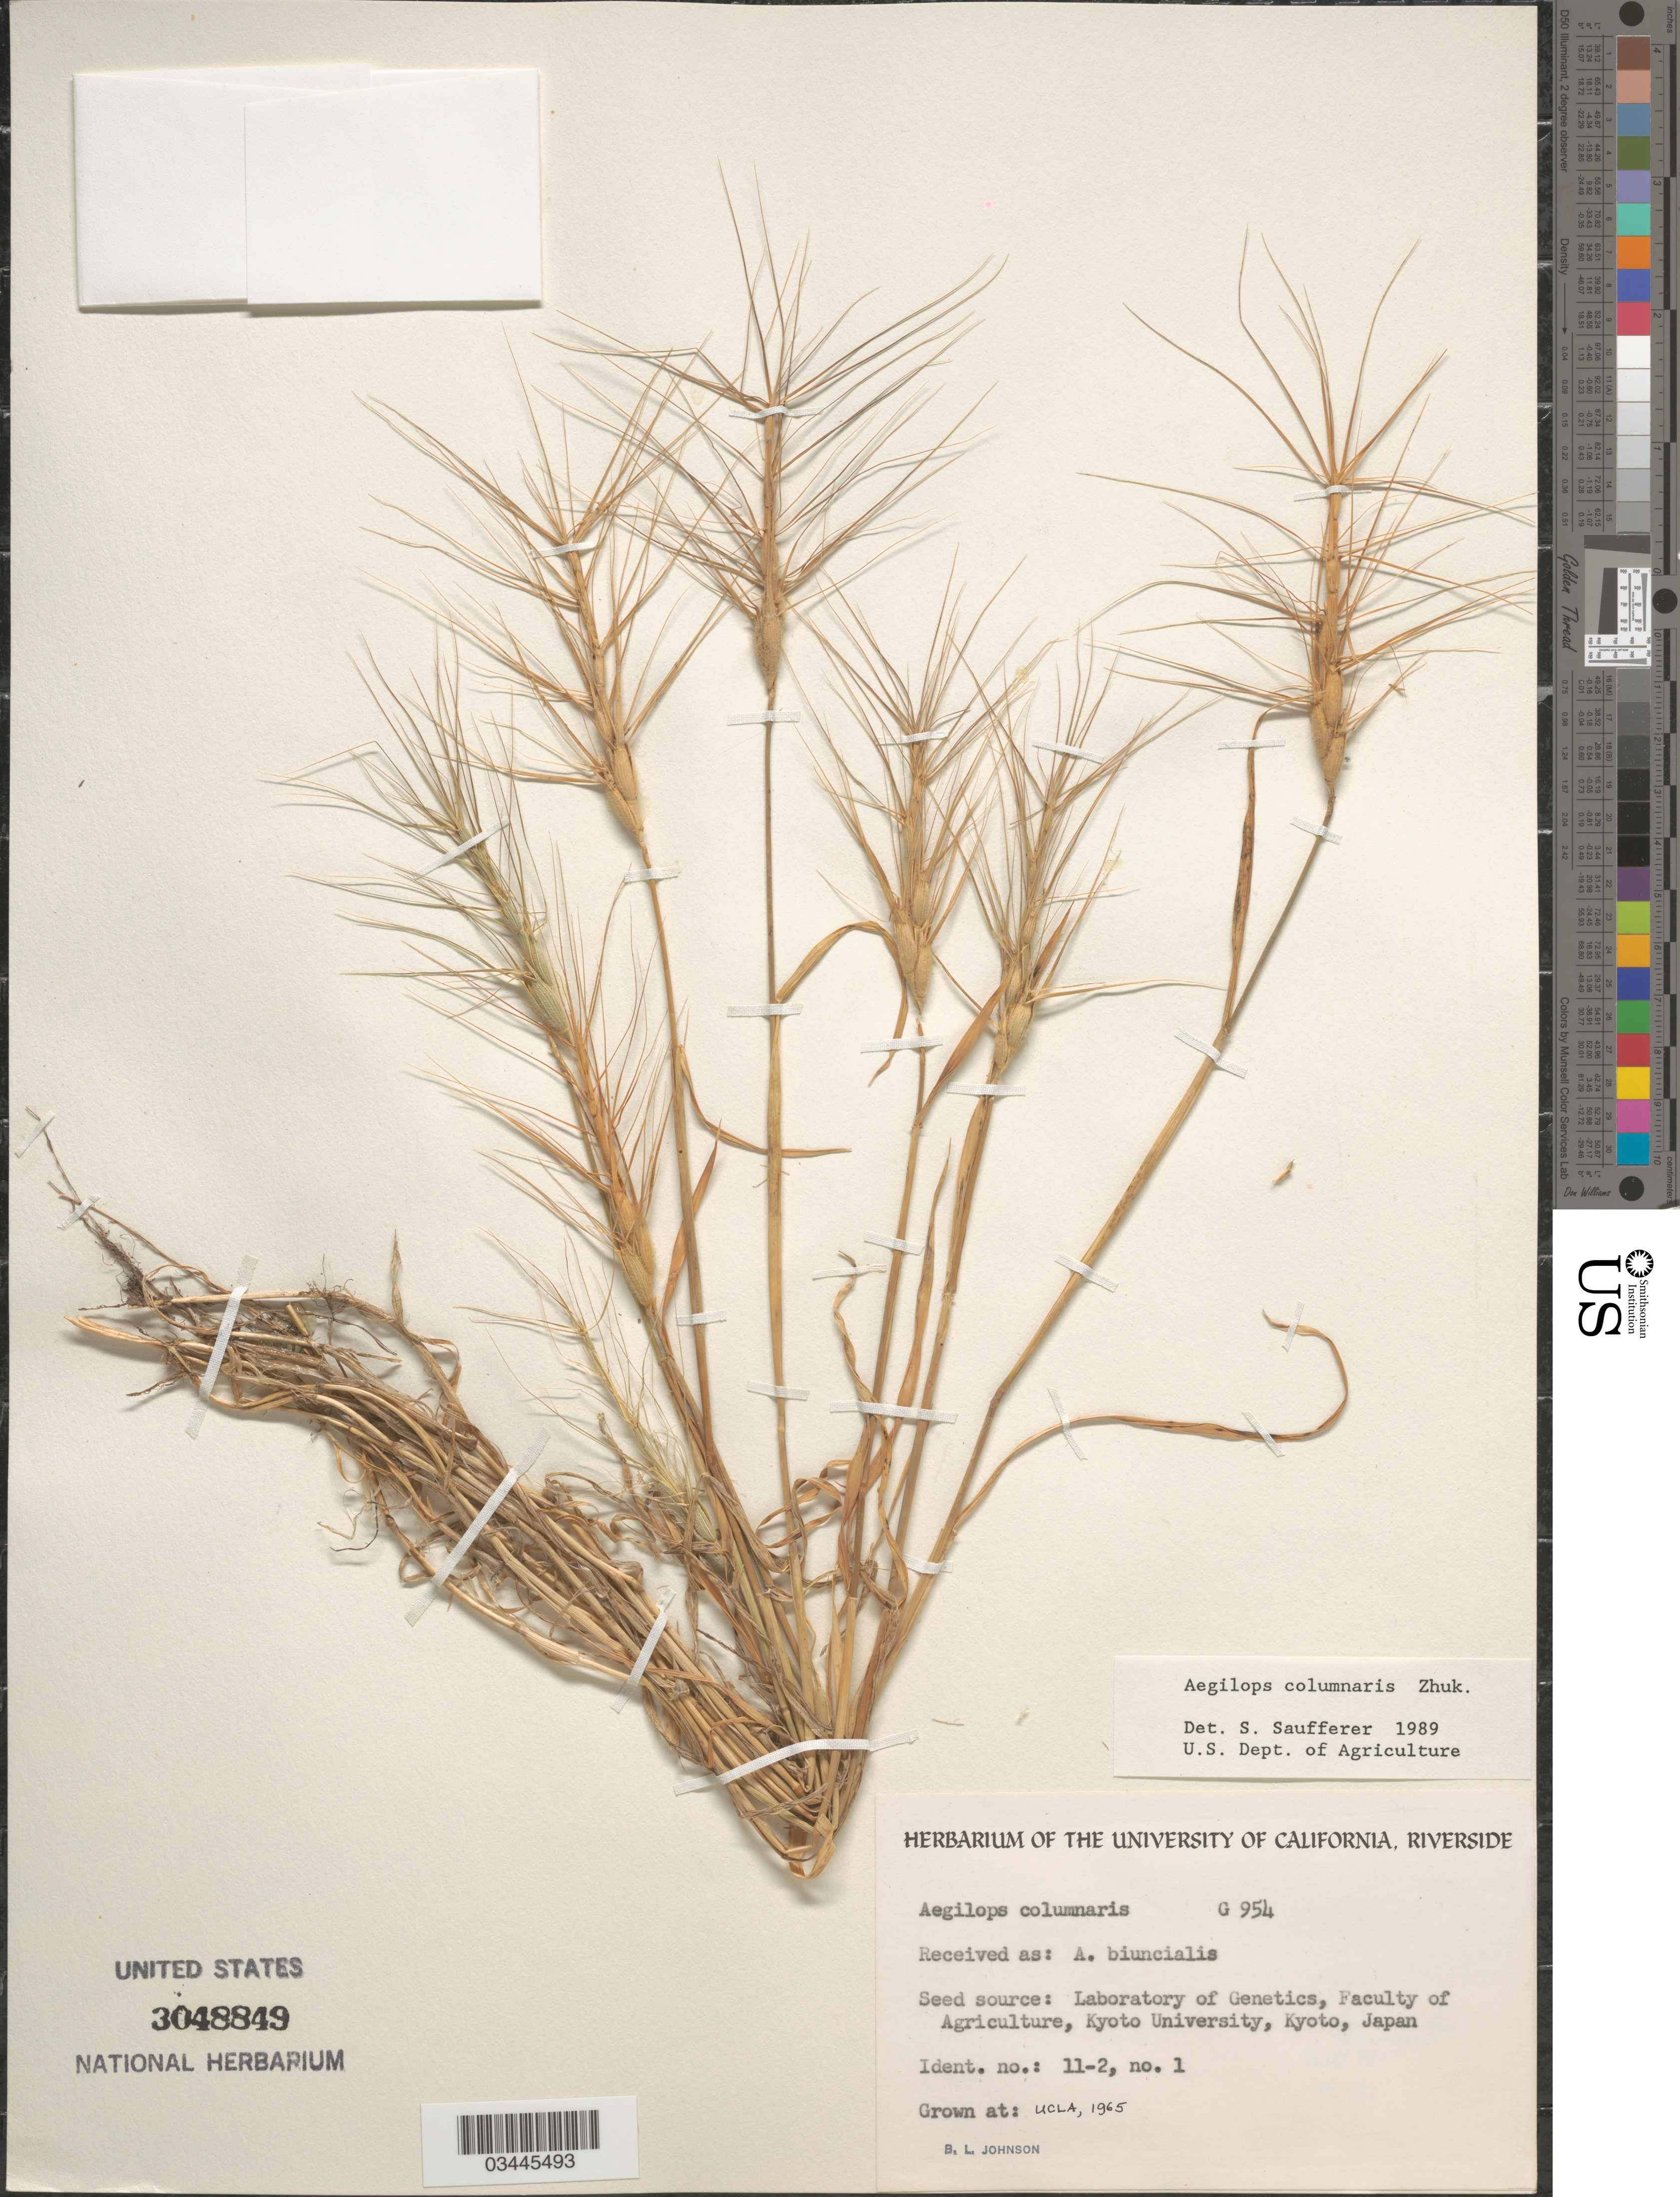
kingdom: Plantae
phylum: Tracheophyta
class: Liliopsida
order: Poales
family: Poaceae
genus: Aegilops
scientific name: Aegilops columnaris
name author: Zhuk.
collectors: B. Johnson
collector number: G954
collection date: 1965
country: United States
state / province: California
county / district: Los Angeles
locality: UCLA.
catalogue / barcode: US 3048849